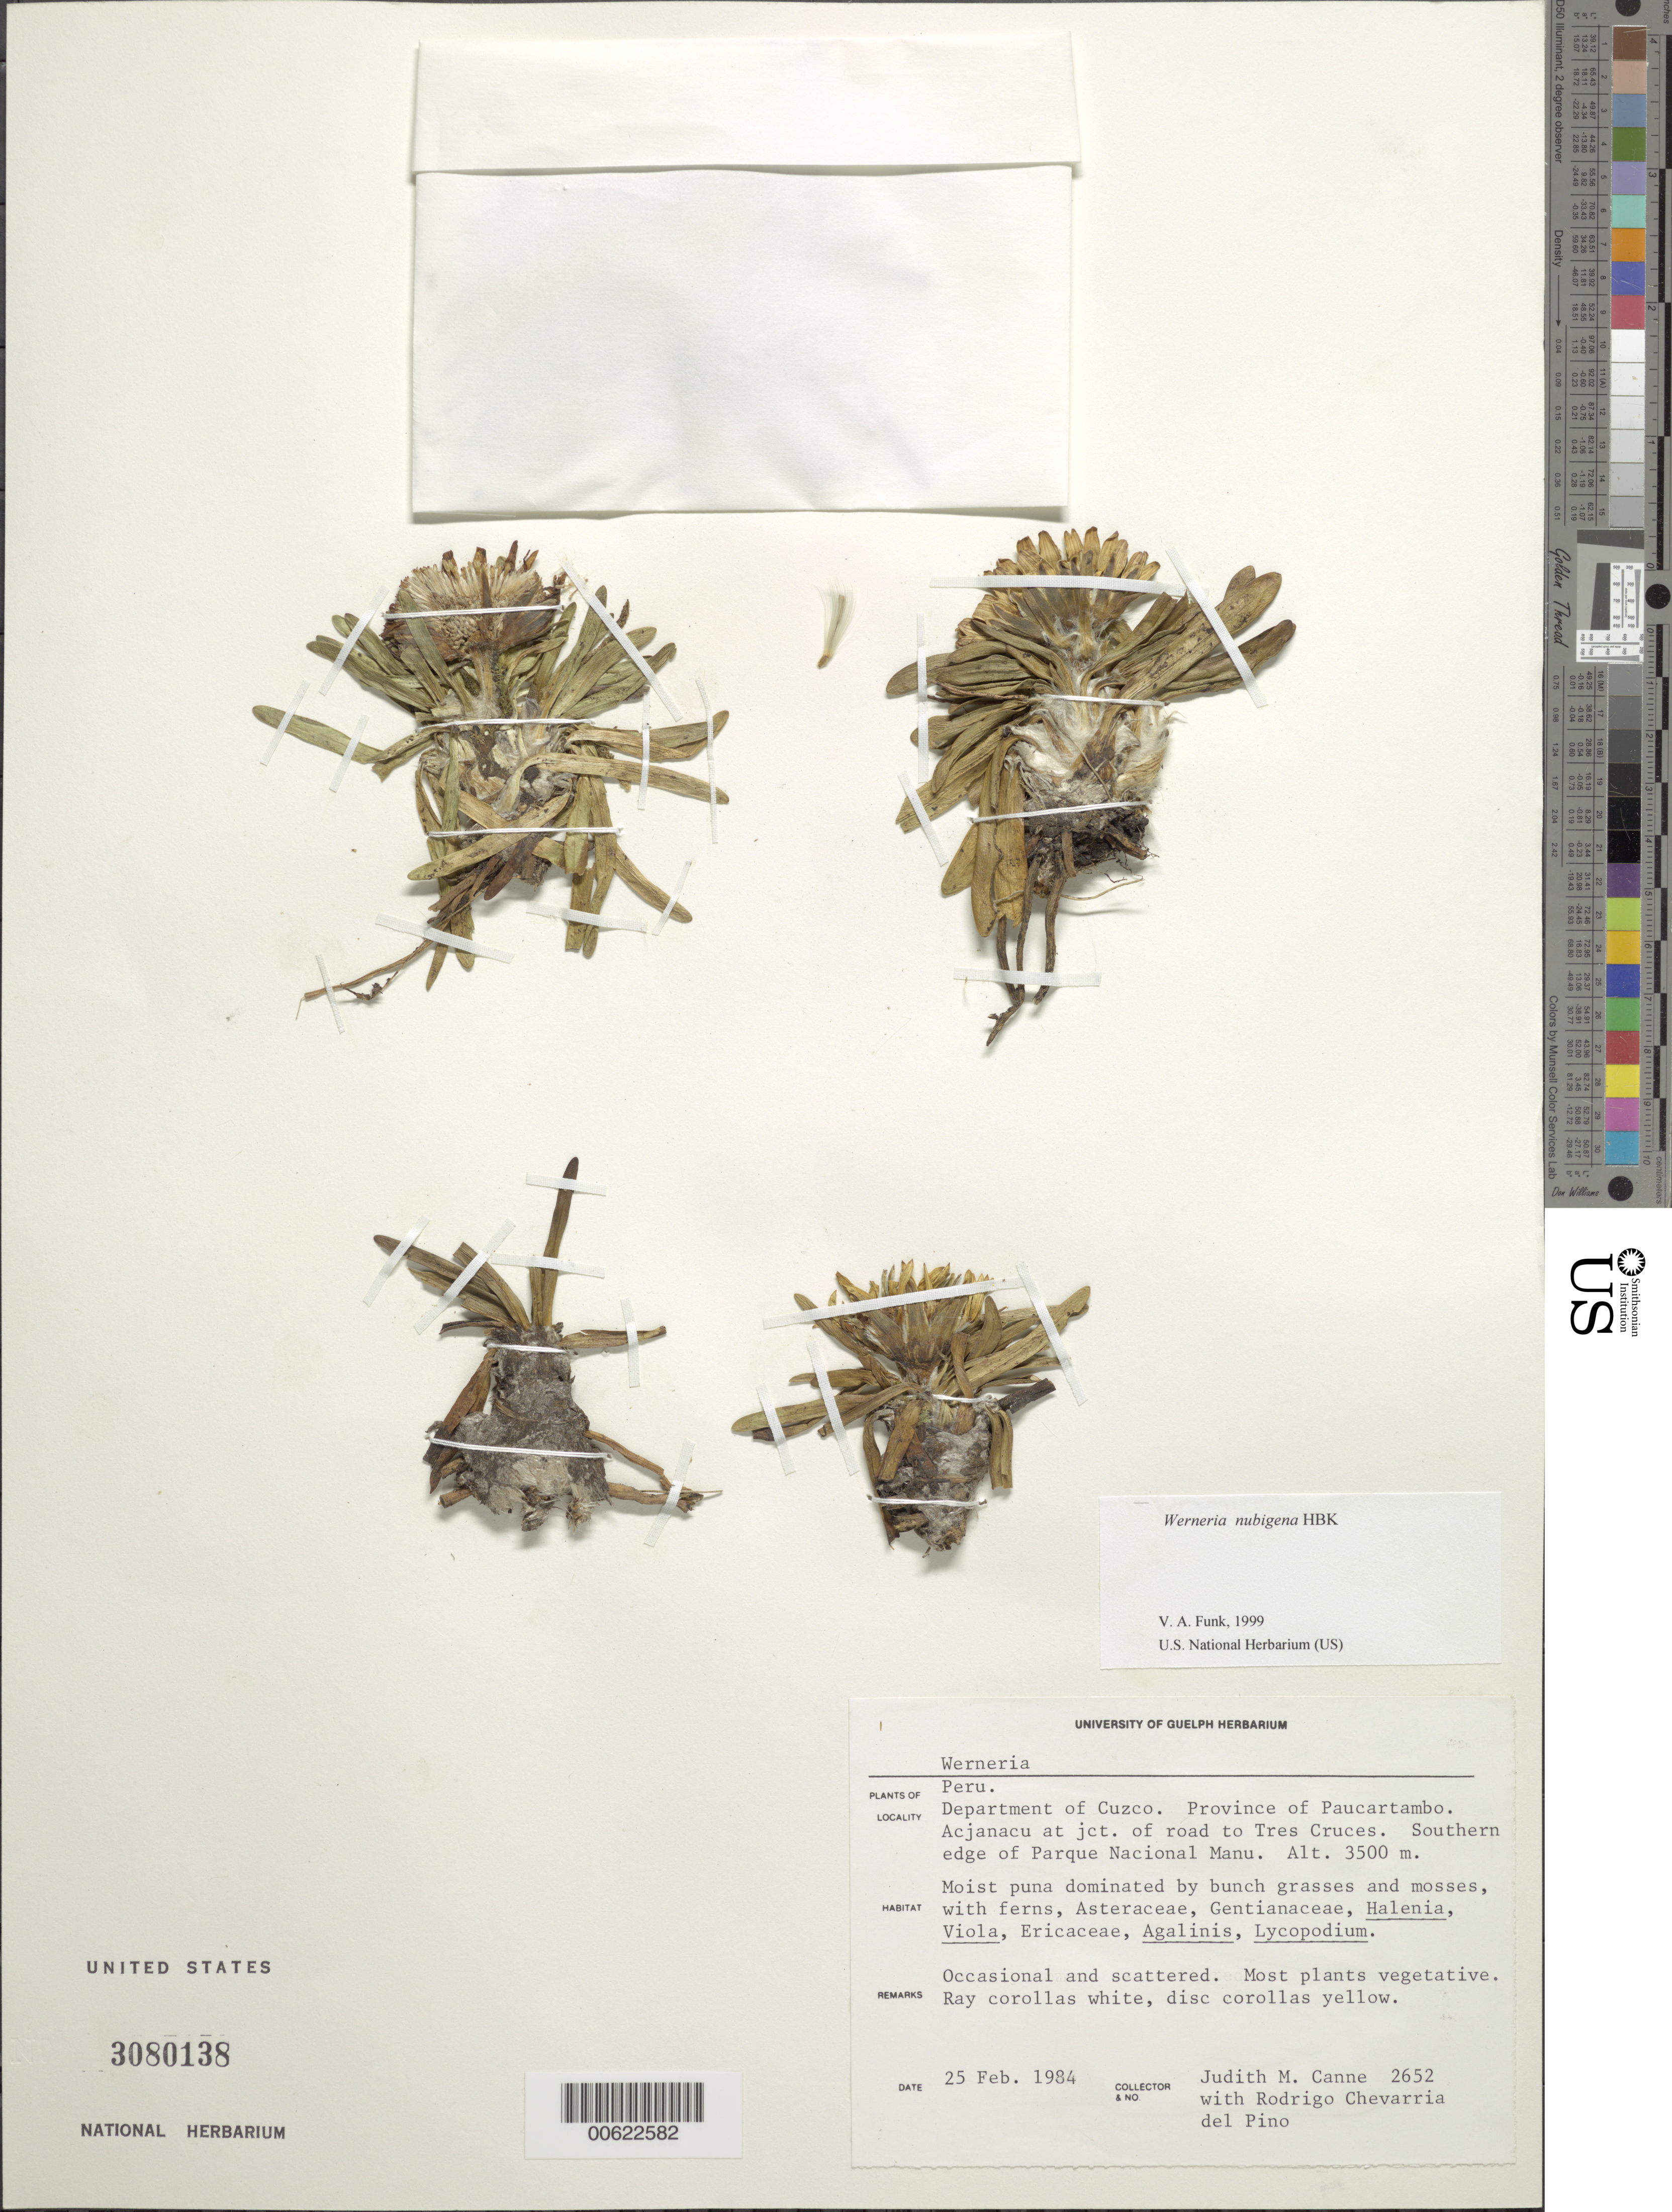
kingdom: Plantae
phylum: Tracheophyta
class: Magnoliopsida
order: Asterales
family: Asteraceae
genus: Werneria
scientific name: Werneria nubigena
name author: Kunth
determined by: Funk, Vicki A., (BOT), Smithsonian Institution - National Museum of Natural History (UNITED STATES)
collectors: J. M. Canne-Hilliker & R. Chevarria del Pino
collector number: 2652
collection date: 1984-02-25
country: Peru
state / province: Cusco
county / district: Paucartambo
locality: Acjanacu, at jct of road to Tres Cruces, S end of Parque Nacional Manu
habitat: Moist puna dominated by bunch grasses and mosses. With ferns, Asteraceae, Gentianaceae, Halenia, Vi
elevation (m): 3500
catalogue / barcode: US 3080138